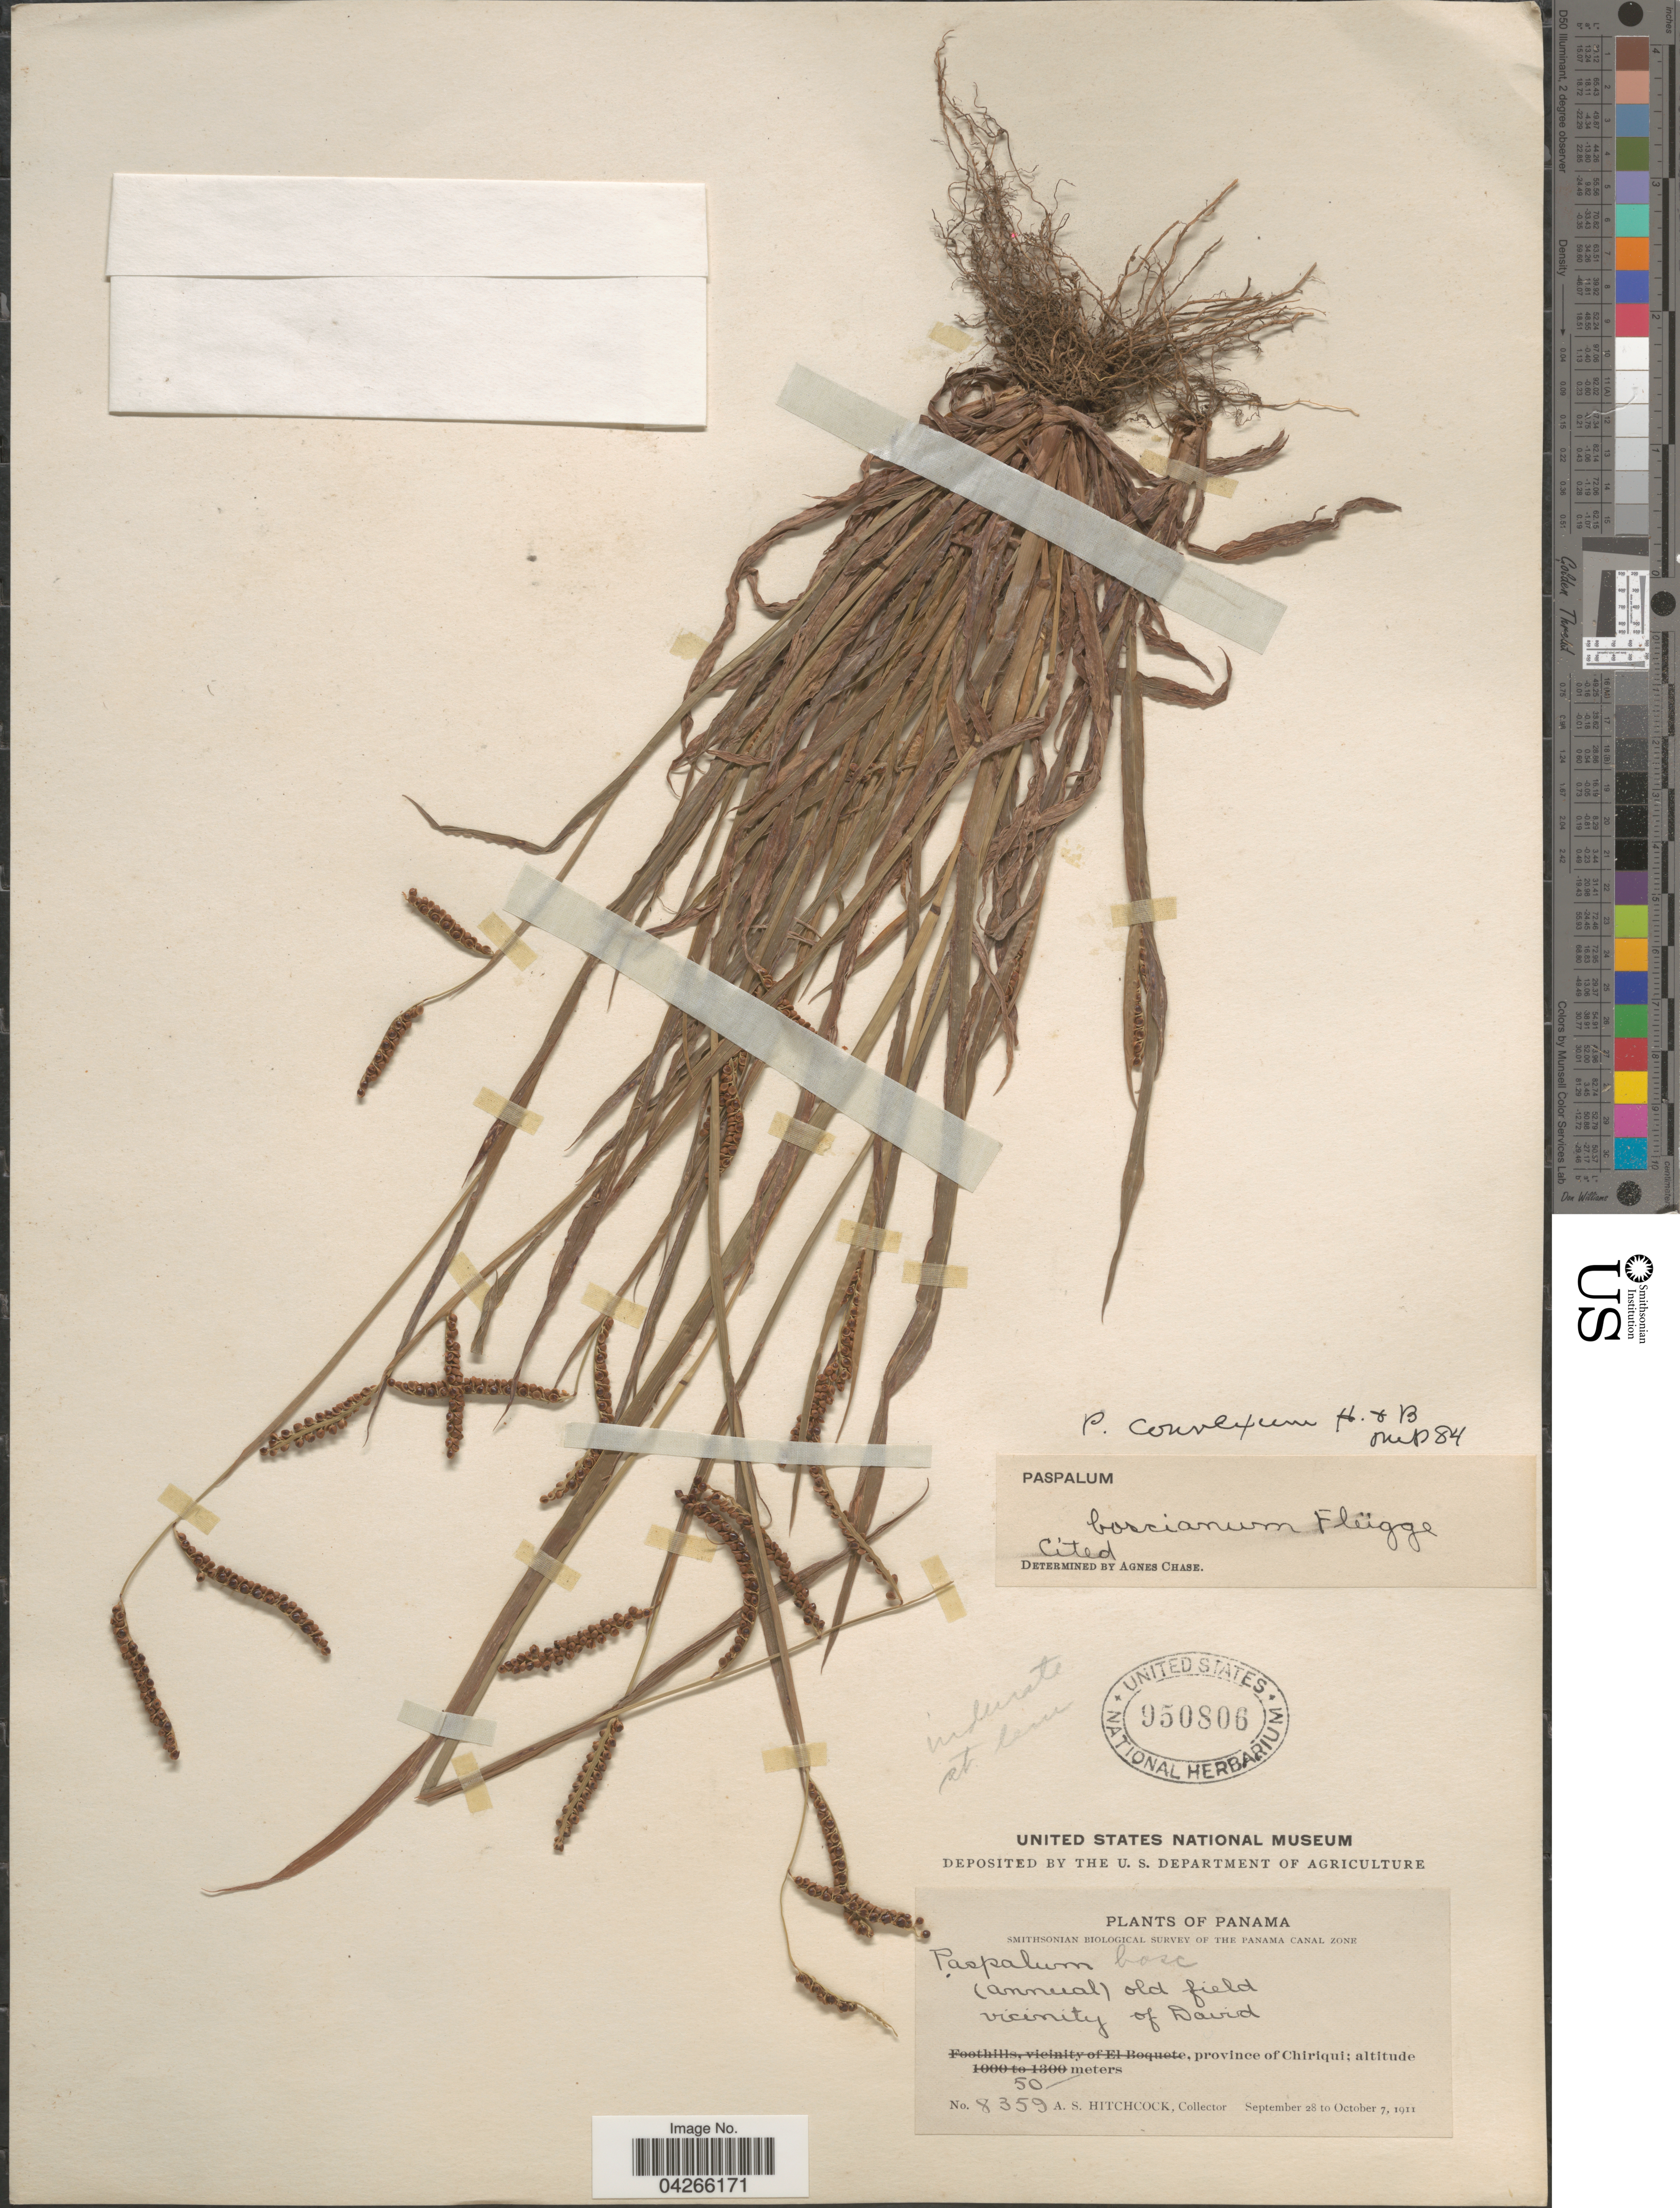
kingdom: Plantae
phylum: Tracheophyta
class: Liliopsida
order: Poales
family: Poaceae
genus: Paspalum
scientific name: Paspalum convexum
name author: Humb. & Bonpl. ex Flüggé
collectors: A. S. Hitchcock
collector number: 8359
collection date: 1911-09-28/1911-10-07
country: Panama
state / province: Chiriqui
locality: Smithsonian Biological Survey of the Panama Canal Zone. Vicinity of David.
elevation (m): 50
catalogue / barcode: US 950806